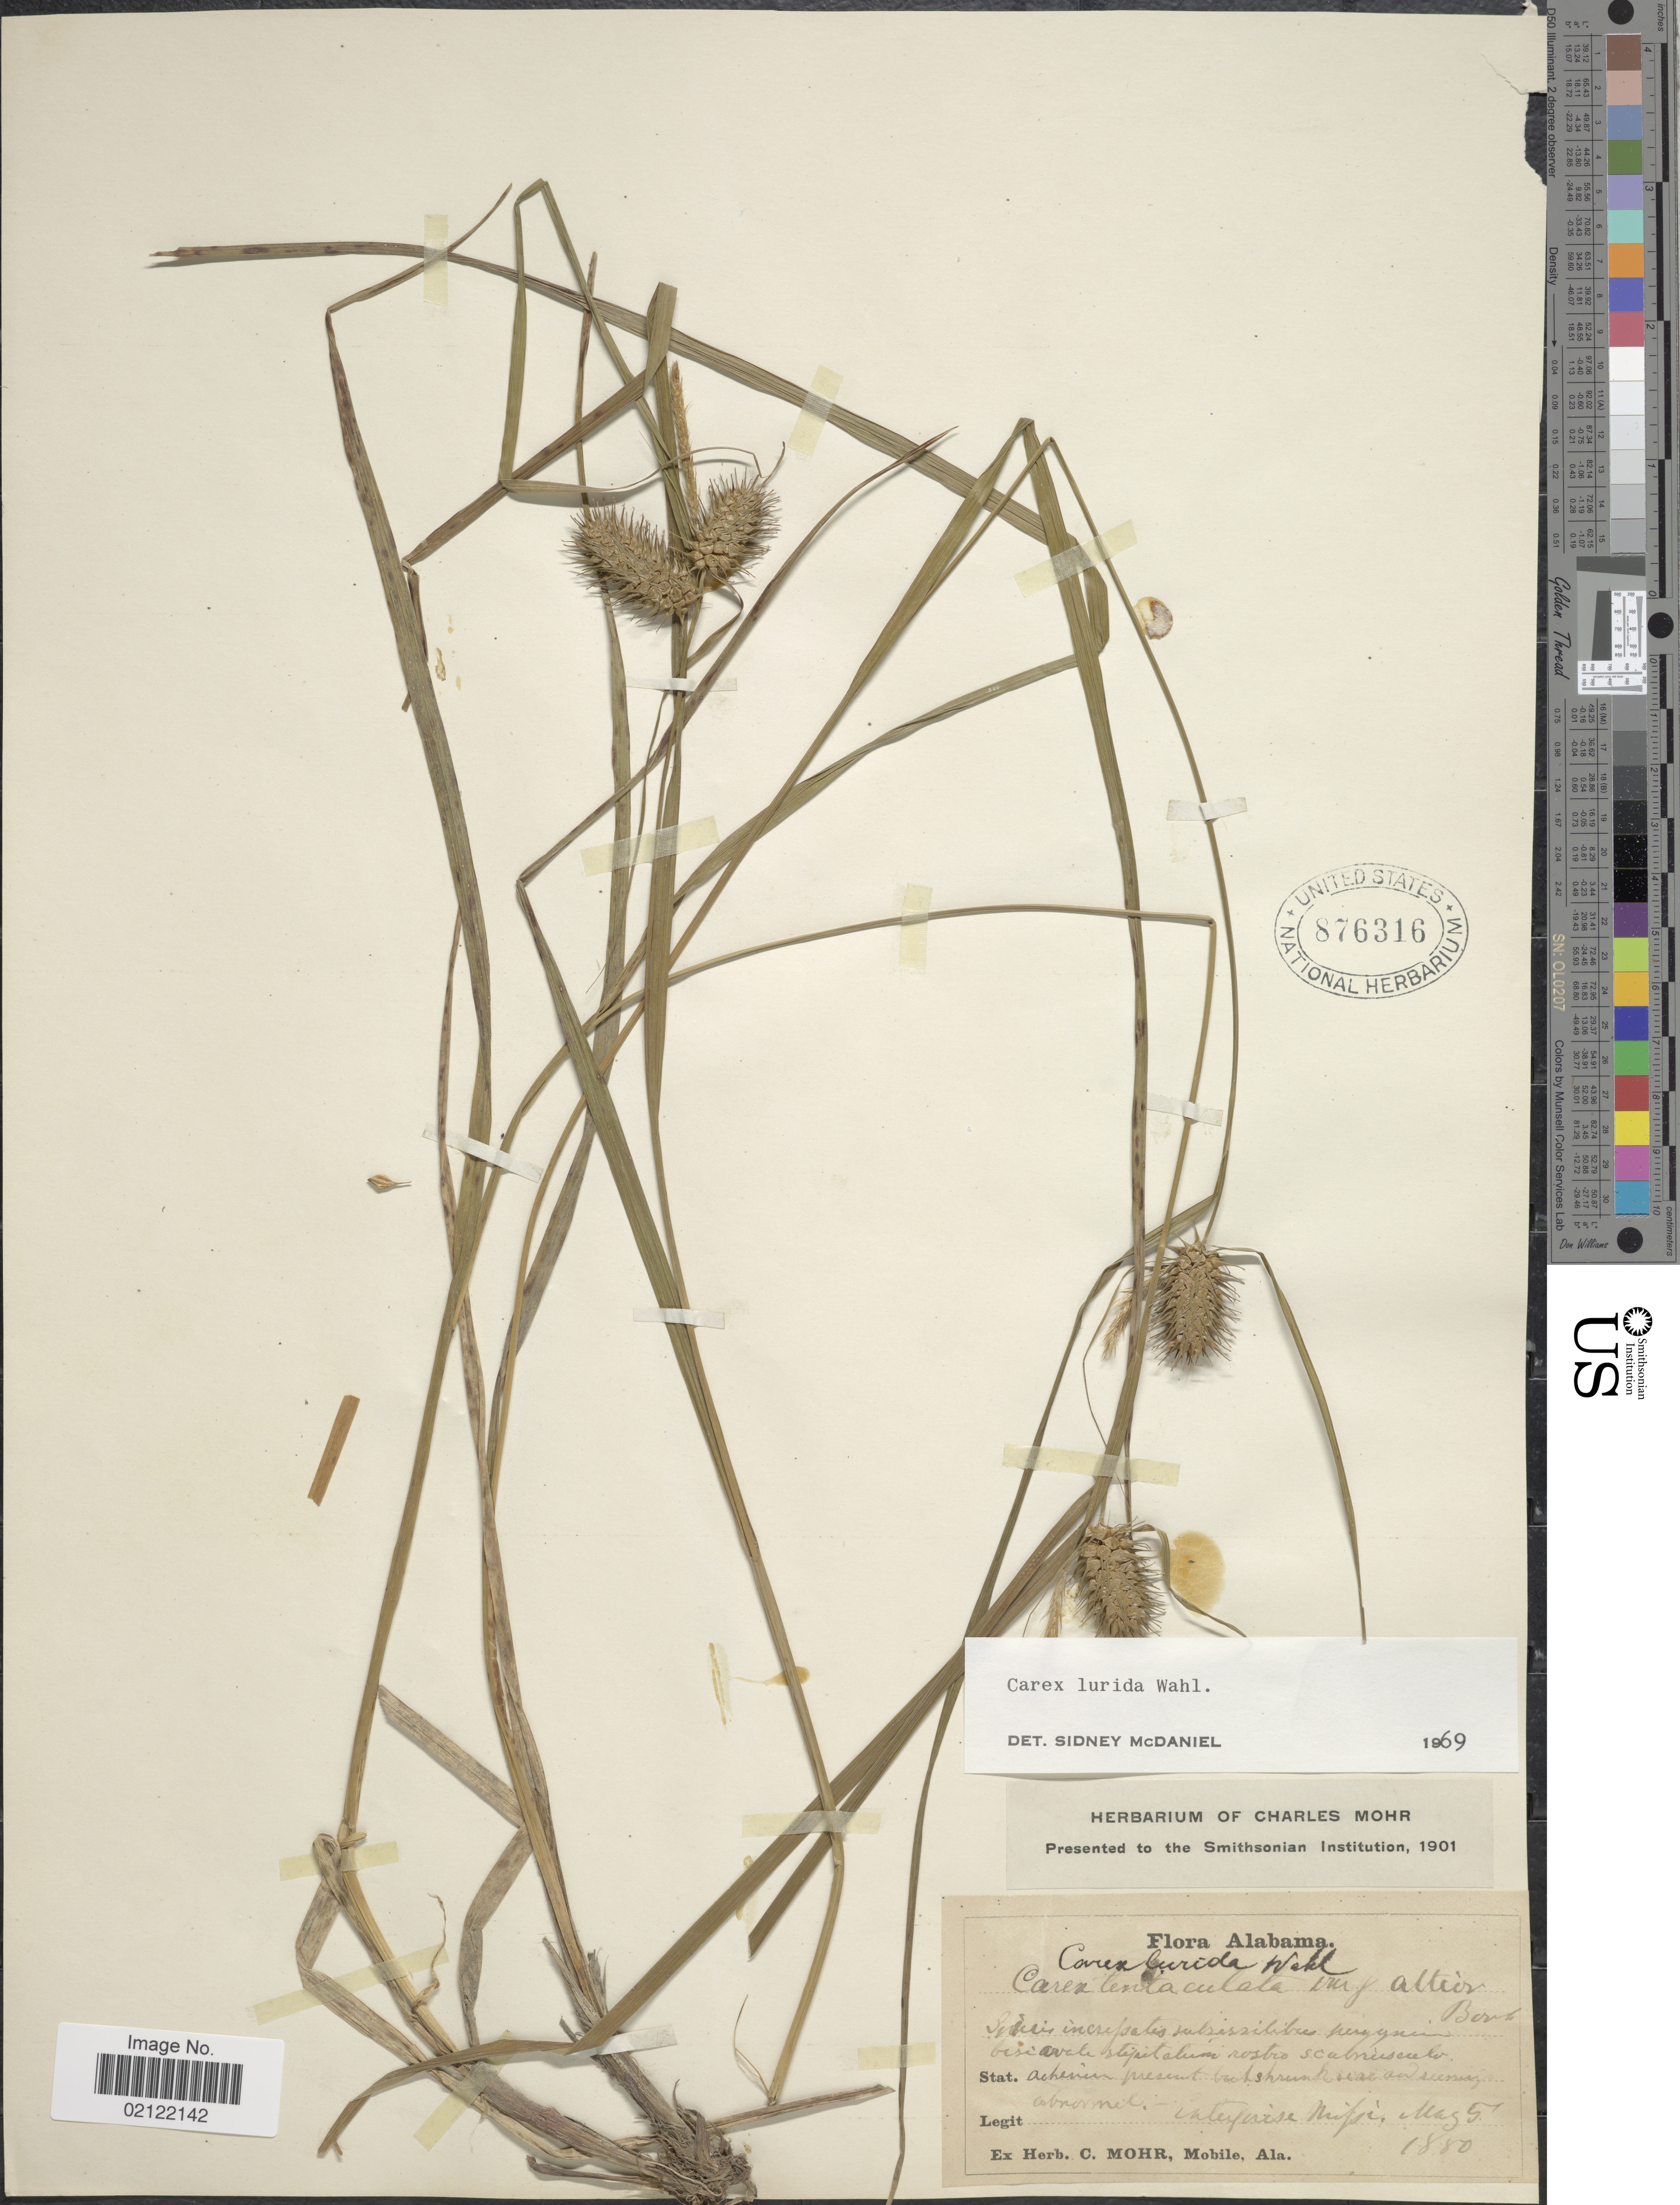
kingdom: Plantae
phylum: Tracheophyta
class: Liliopsida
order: Poales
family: Cyperaceae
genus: Carex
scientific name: Carex lurida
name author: Wahlenb.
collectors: ex herb. C. Mohr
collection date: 1880-03-05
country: United States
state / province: Alabama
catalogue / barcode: US 876316